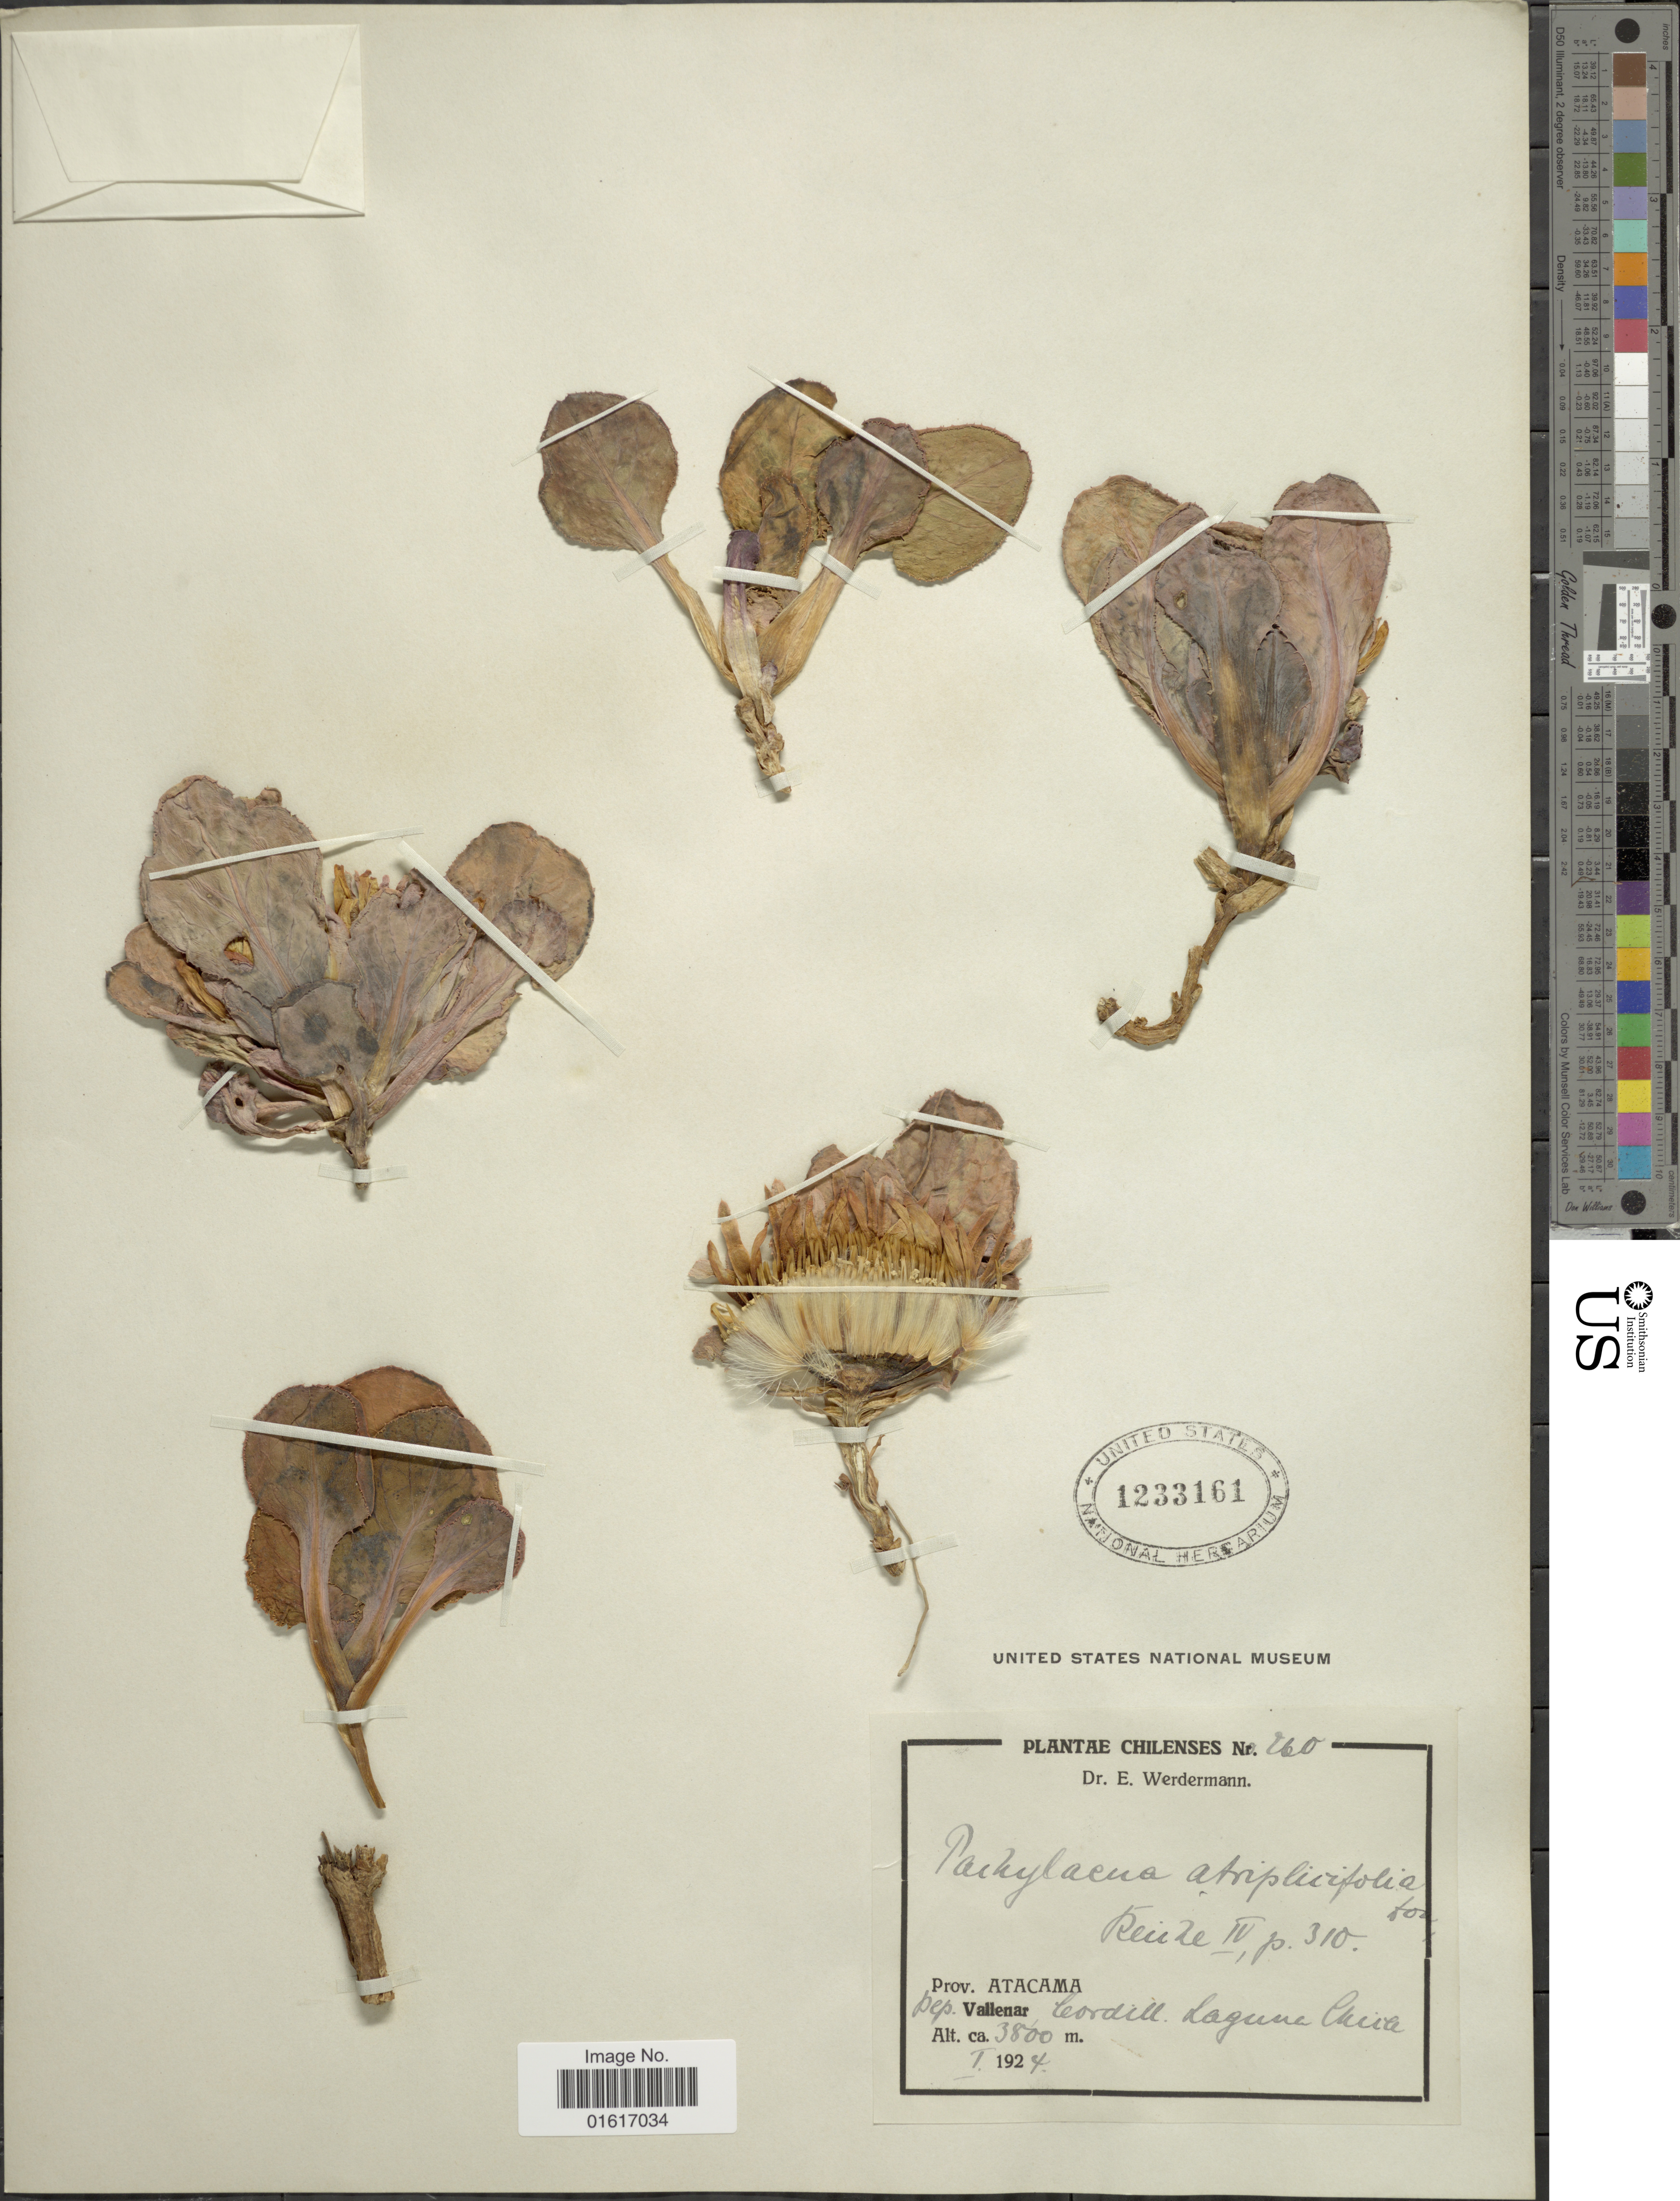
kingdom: Plantae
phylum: Tracheophyta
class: Magnoliopsida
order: Asterales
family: Asteraceae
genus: Pachylaena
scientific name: Pachylaena atriplicifolia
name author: D. Don ex Arn.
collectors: E. Werdermann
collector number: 260*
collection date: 1924-01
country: Chile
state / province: Atacama (III)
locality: Dep. Vallenar, Cordill. Laguna Chica.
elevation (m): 3800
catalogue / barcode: US 1233161